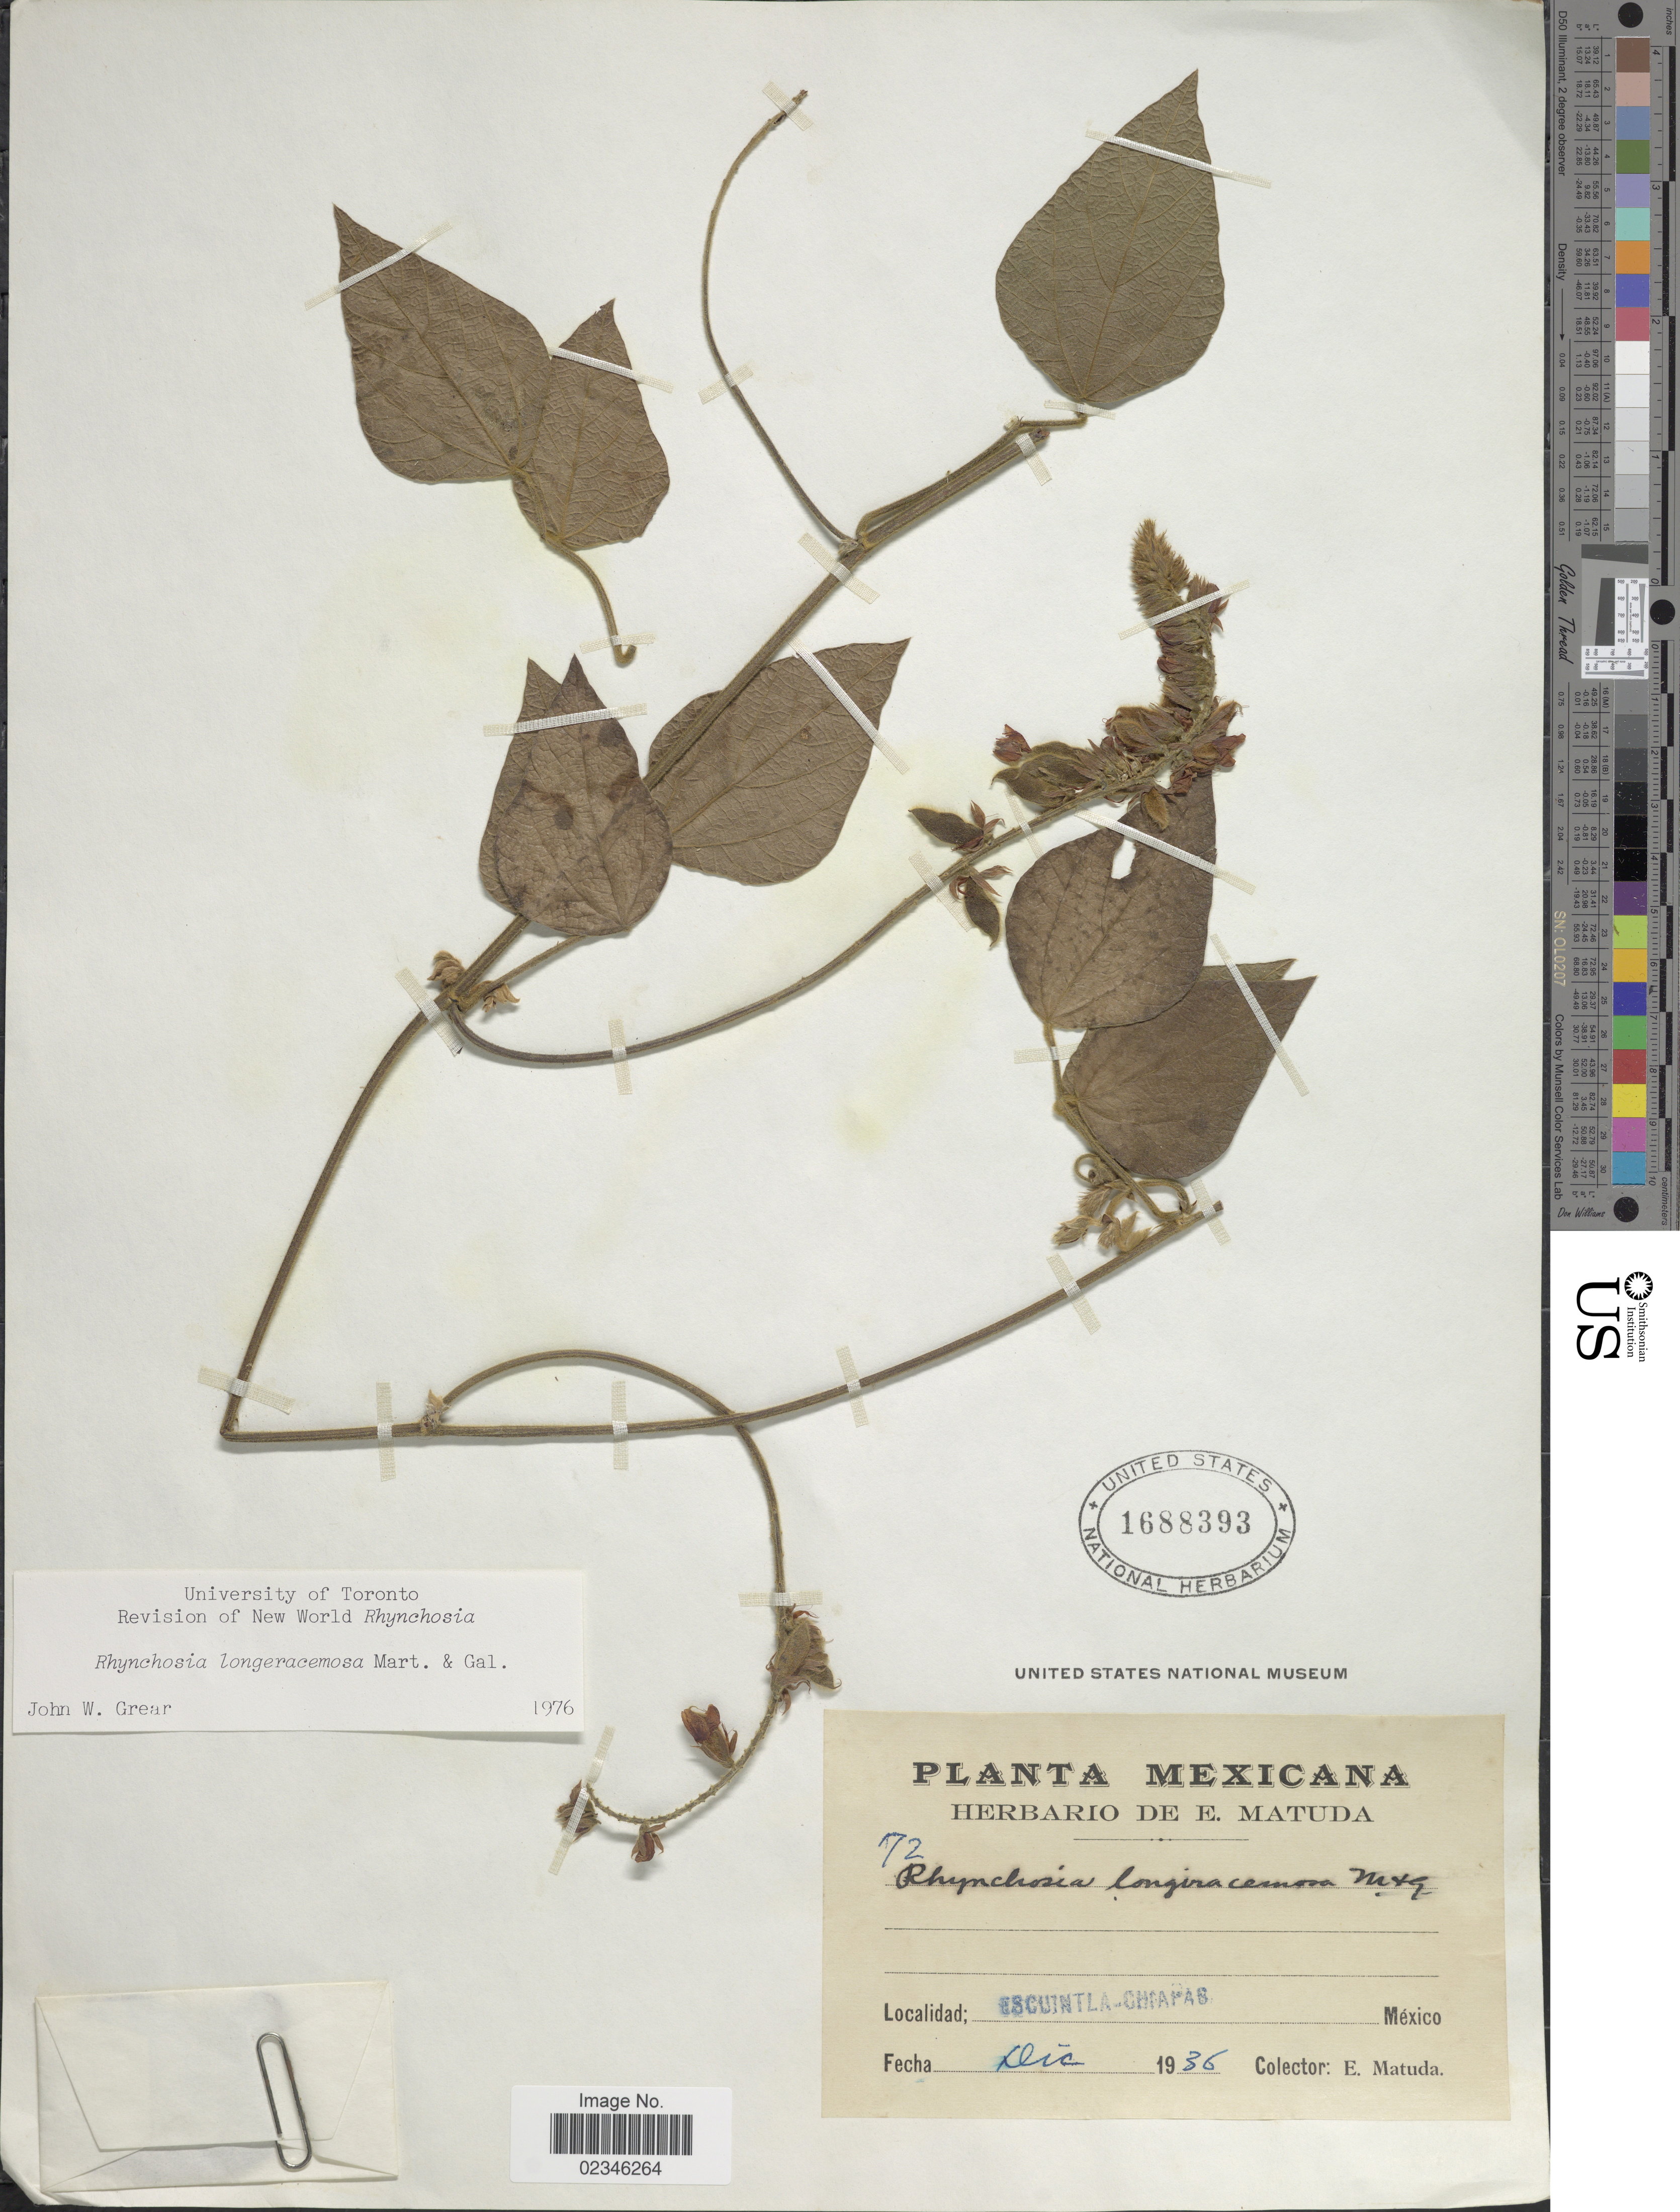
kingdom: Plantae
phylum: Tracheophyta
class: Magnoliopsida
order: Fabales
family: Fabaceae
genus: Rhynchosia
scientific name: Rhynchosia longeracemosa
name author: M. Martens & Galeotti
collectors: E. Matuda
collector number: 72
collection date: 1936-12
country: Mexico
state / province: Chiapas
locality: Escuintla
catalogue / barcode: US 1688393